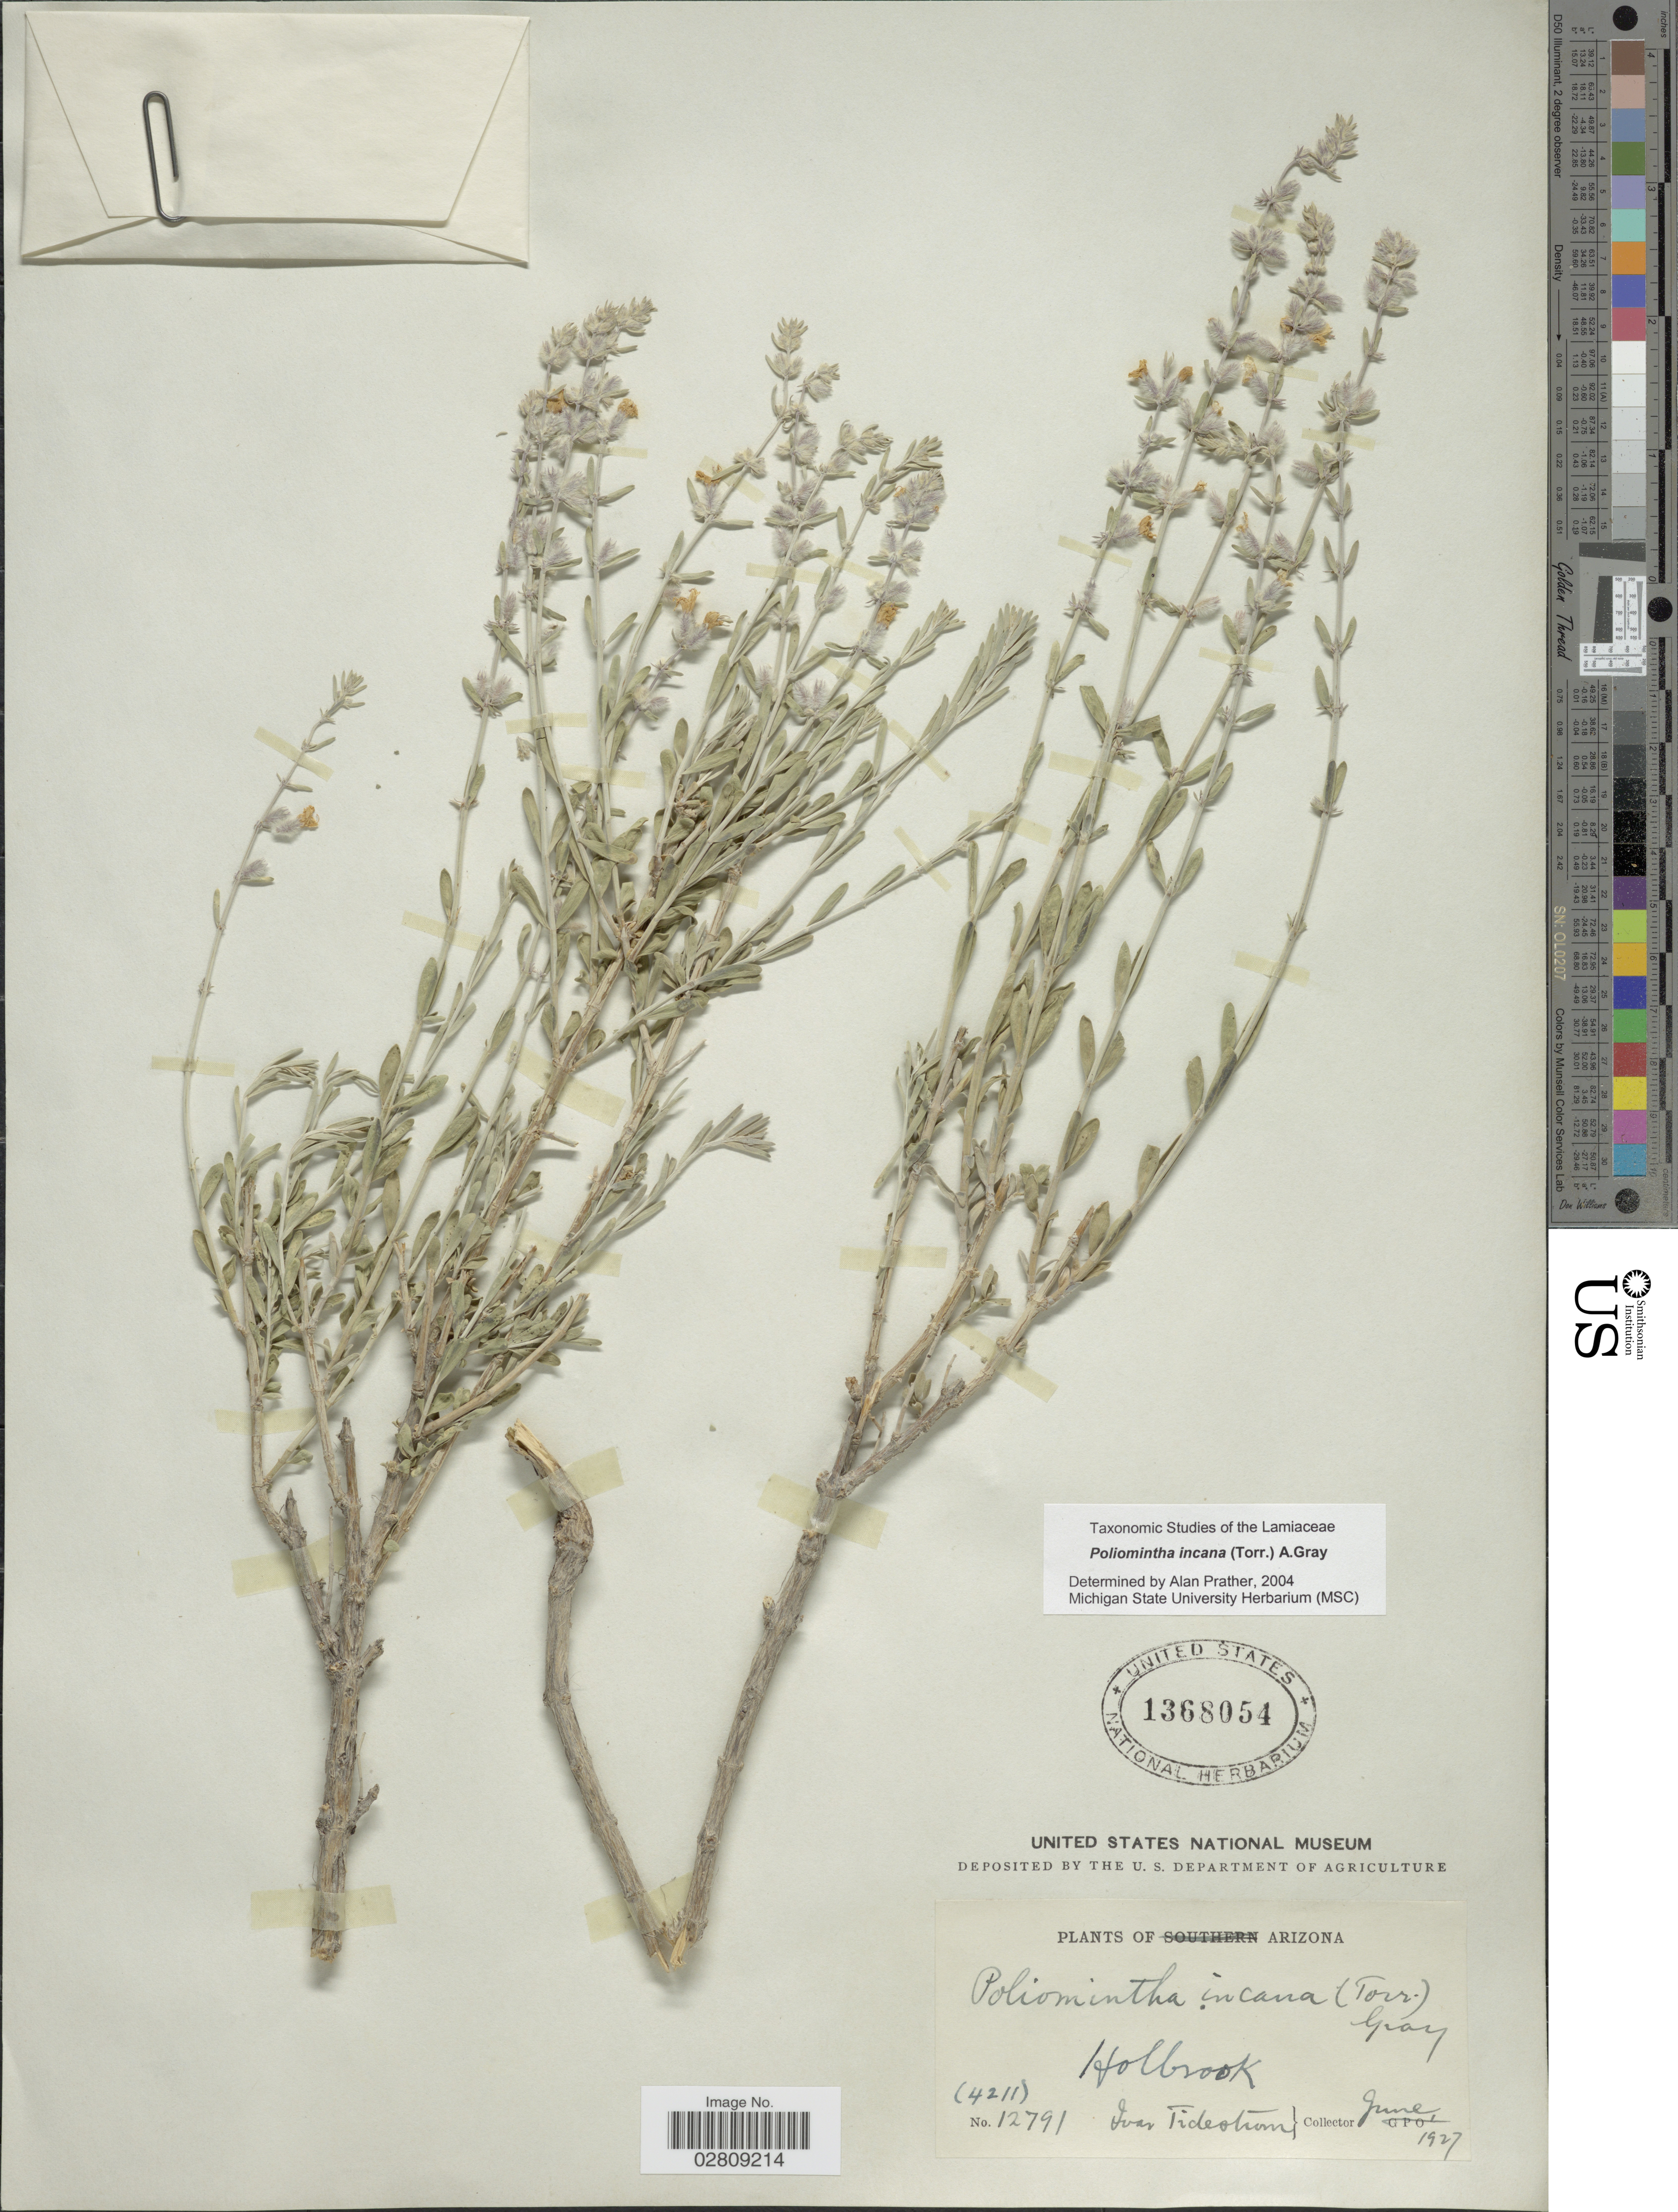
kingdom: Plantae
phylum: Tracheophyta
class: Magnoliopsida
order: Lamiales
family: Lamiaceae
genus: Poliomintha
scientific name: Poliomintha incana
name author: (Torr.) A. Gray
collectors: I. F. Tidestrom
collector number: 12791 (4211)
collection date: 1927-06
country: United States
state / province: Arizona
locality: Holbrook.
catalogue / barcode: US 1368054